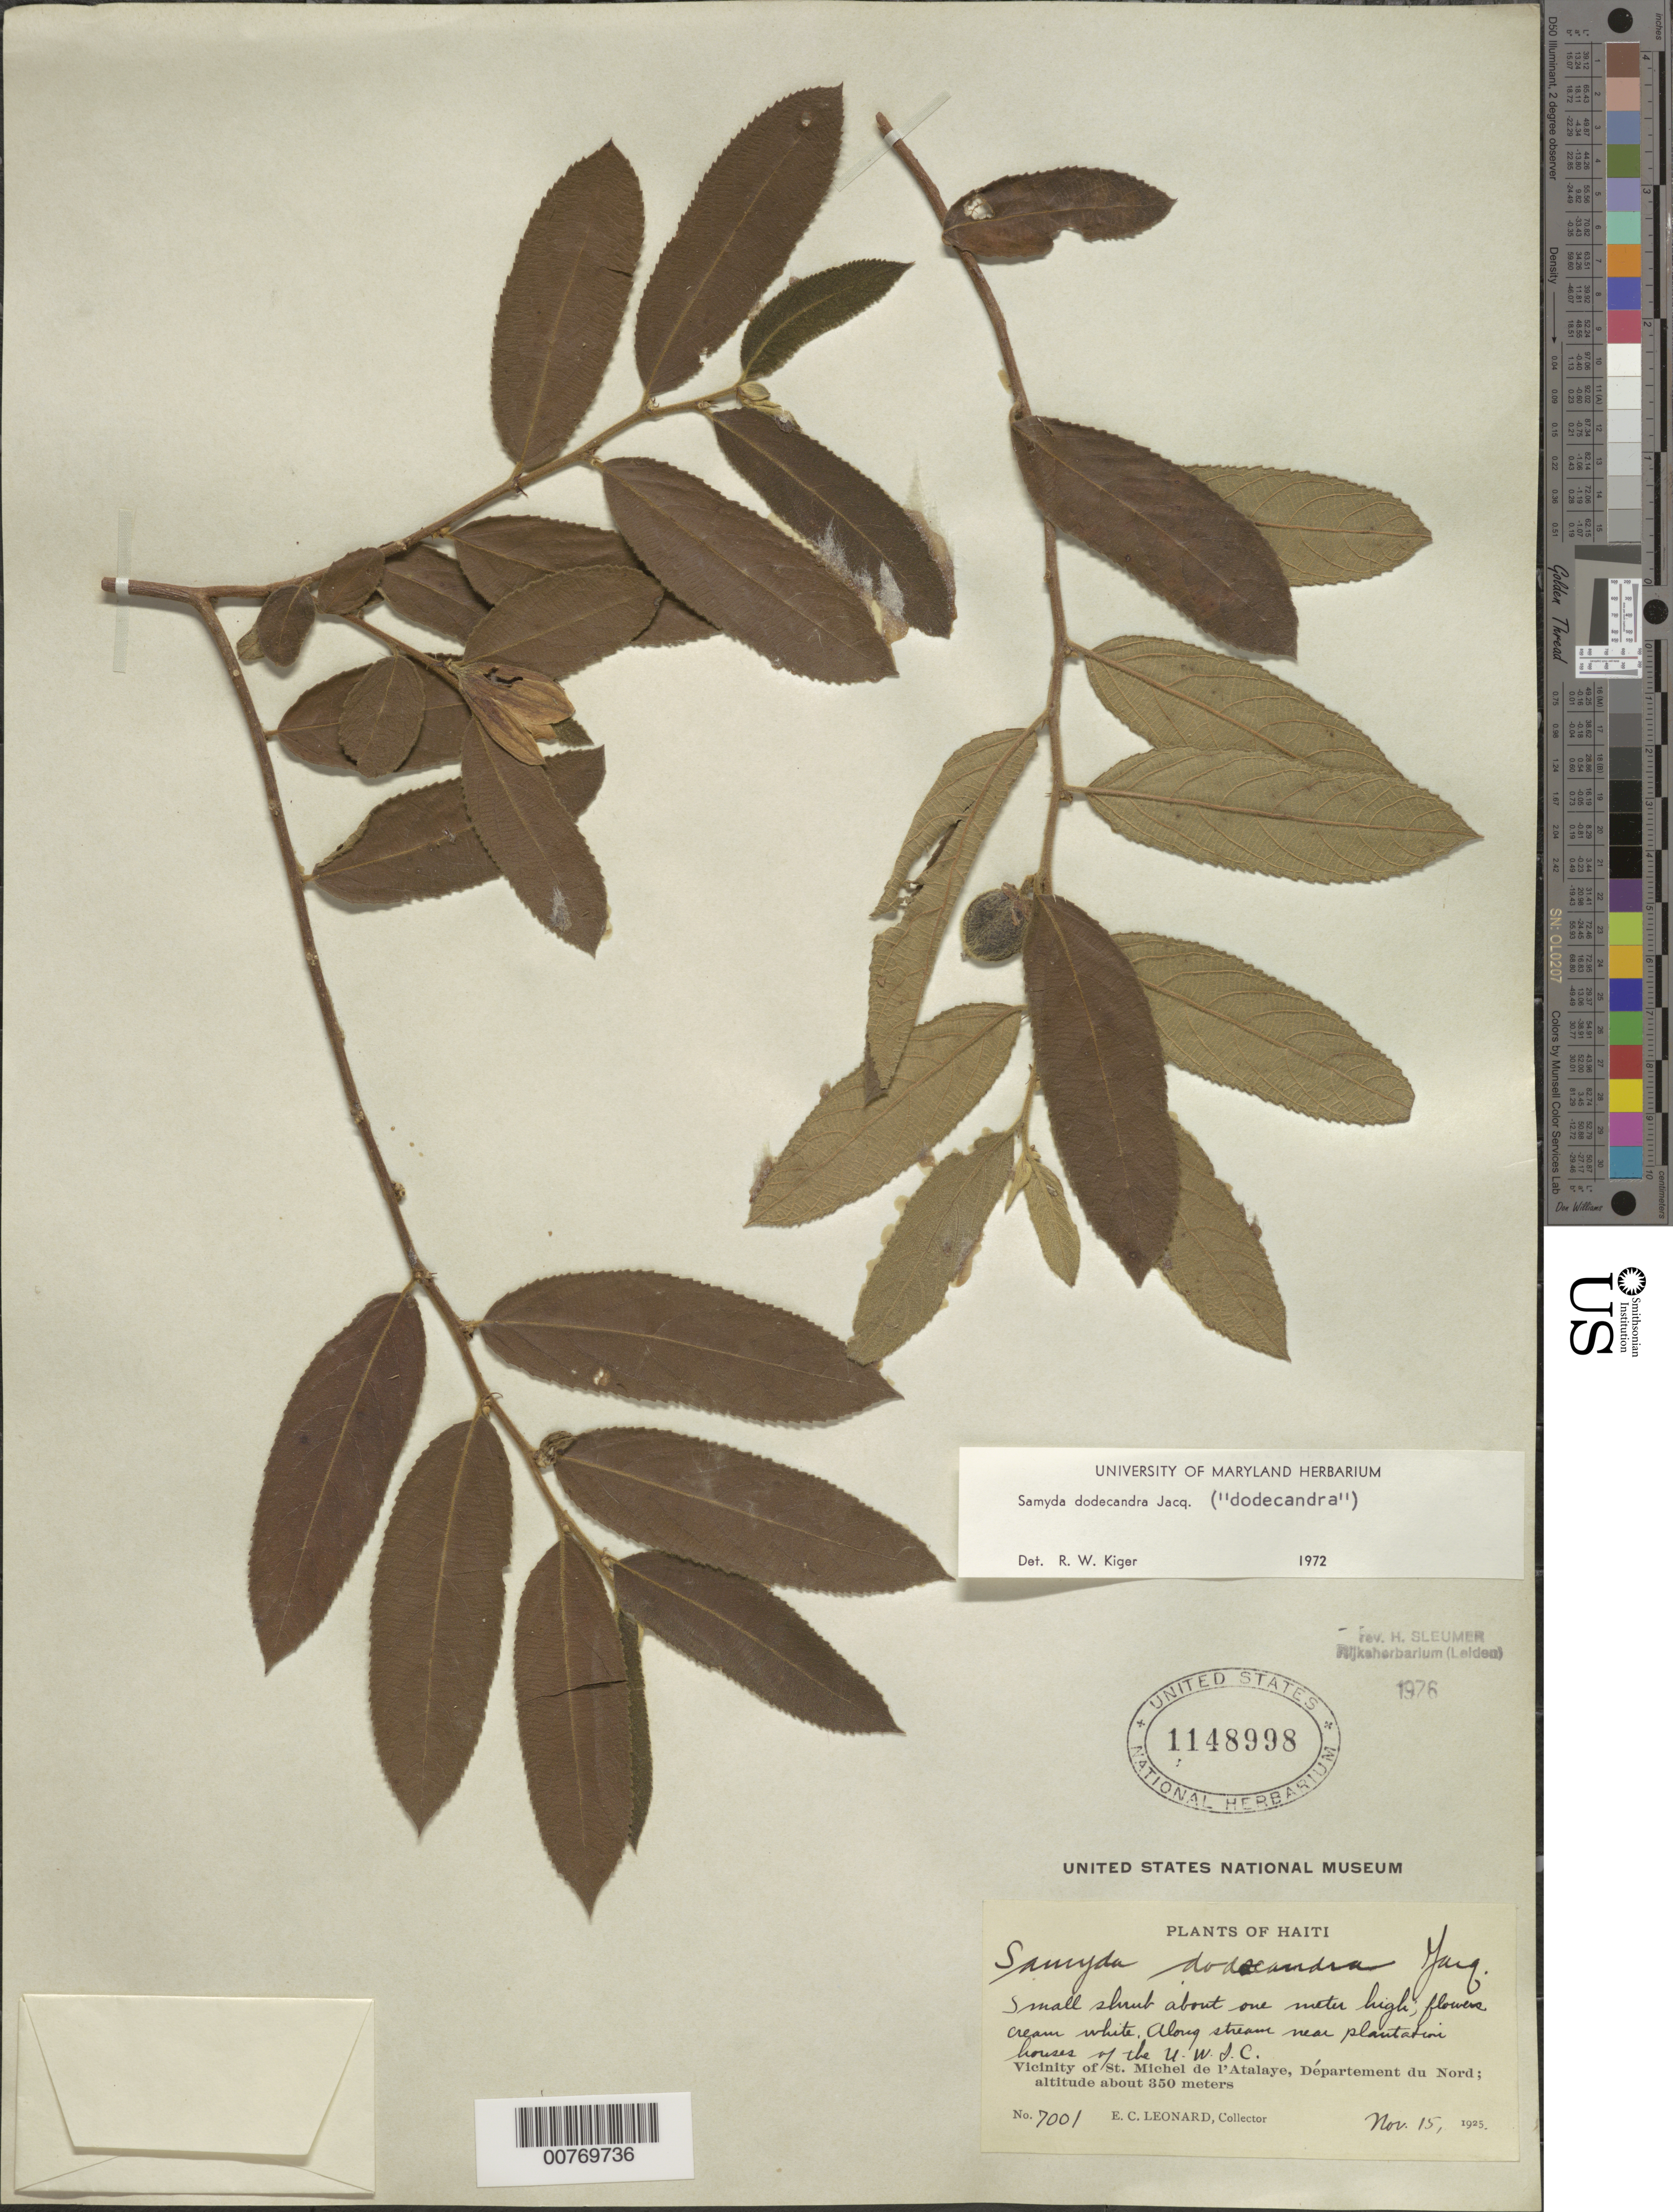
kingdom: Plantae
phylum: Tracheophyta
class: Magnoliopsida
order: Malpighiales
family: Salicaceae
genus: Casearia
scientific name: Casearia dodecandra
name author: (Jacq.) T. Samar. & M.H. Alford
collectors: E. C. Leonard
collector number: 7001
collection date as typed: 15 Nov 1925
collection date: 1925-11-15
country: Haiti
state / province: Nord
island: Hispaniola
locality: Vicinity of St. Michael de l'Atalaye, Department of Nord.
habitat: Along stream near plantation, houses of the U.W.J.C.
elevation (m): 350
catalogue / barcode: US 1148998